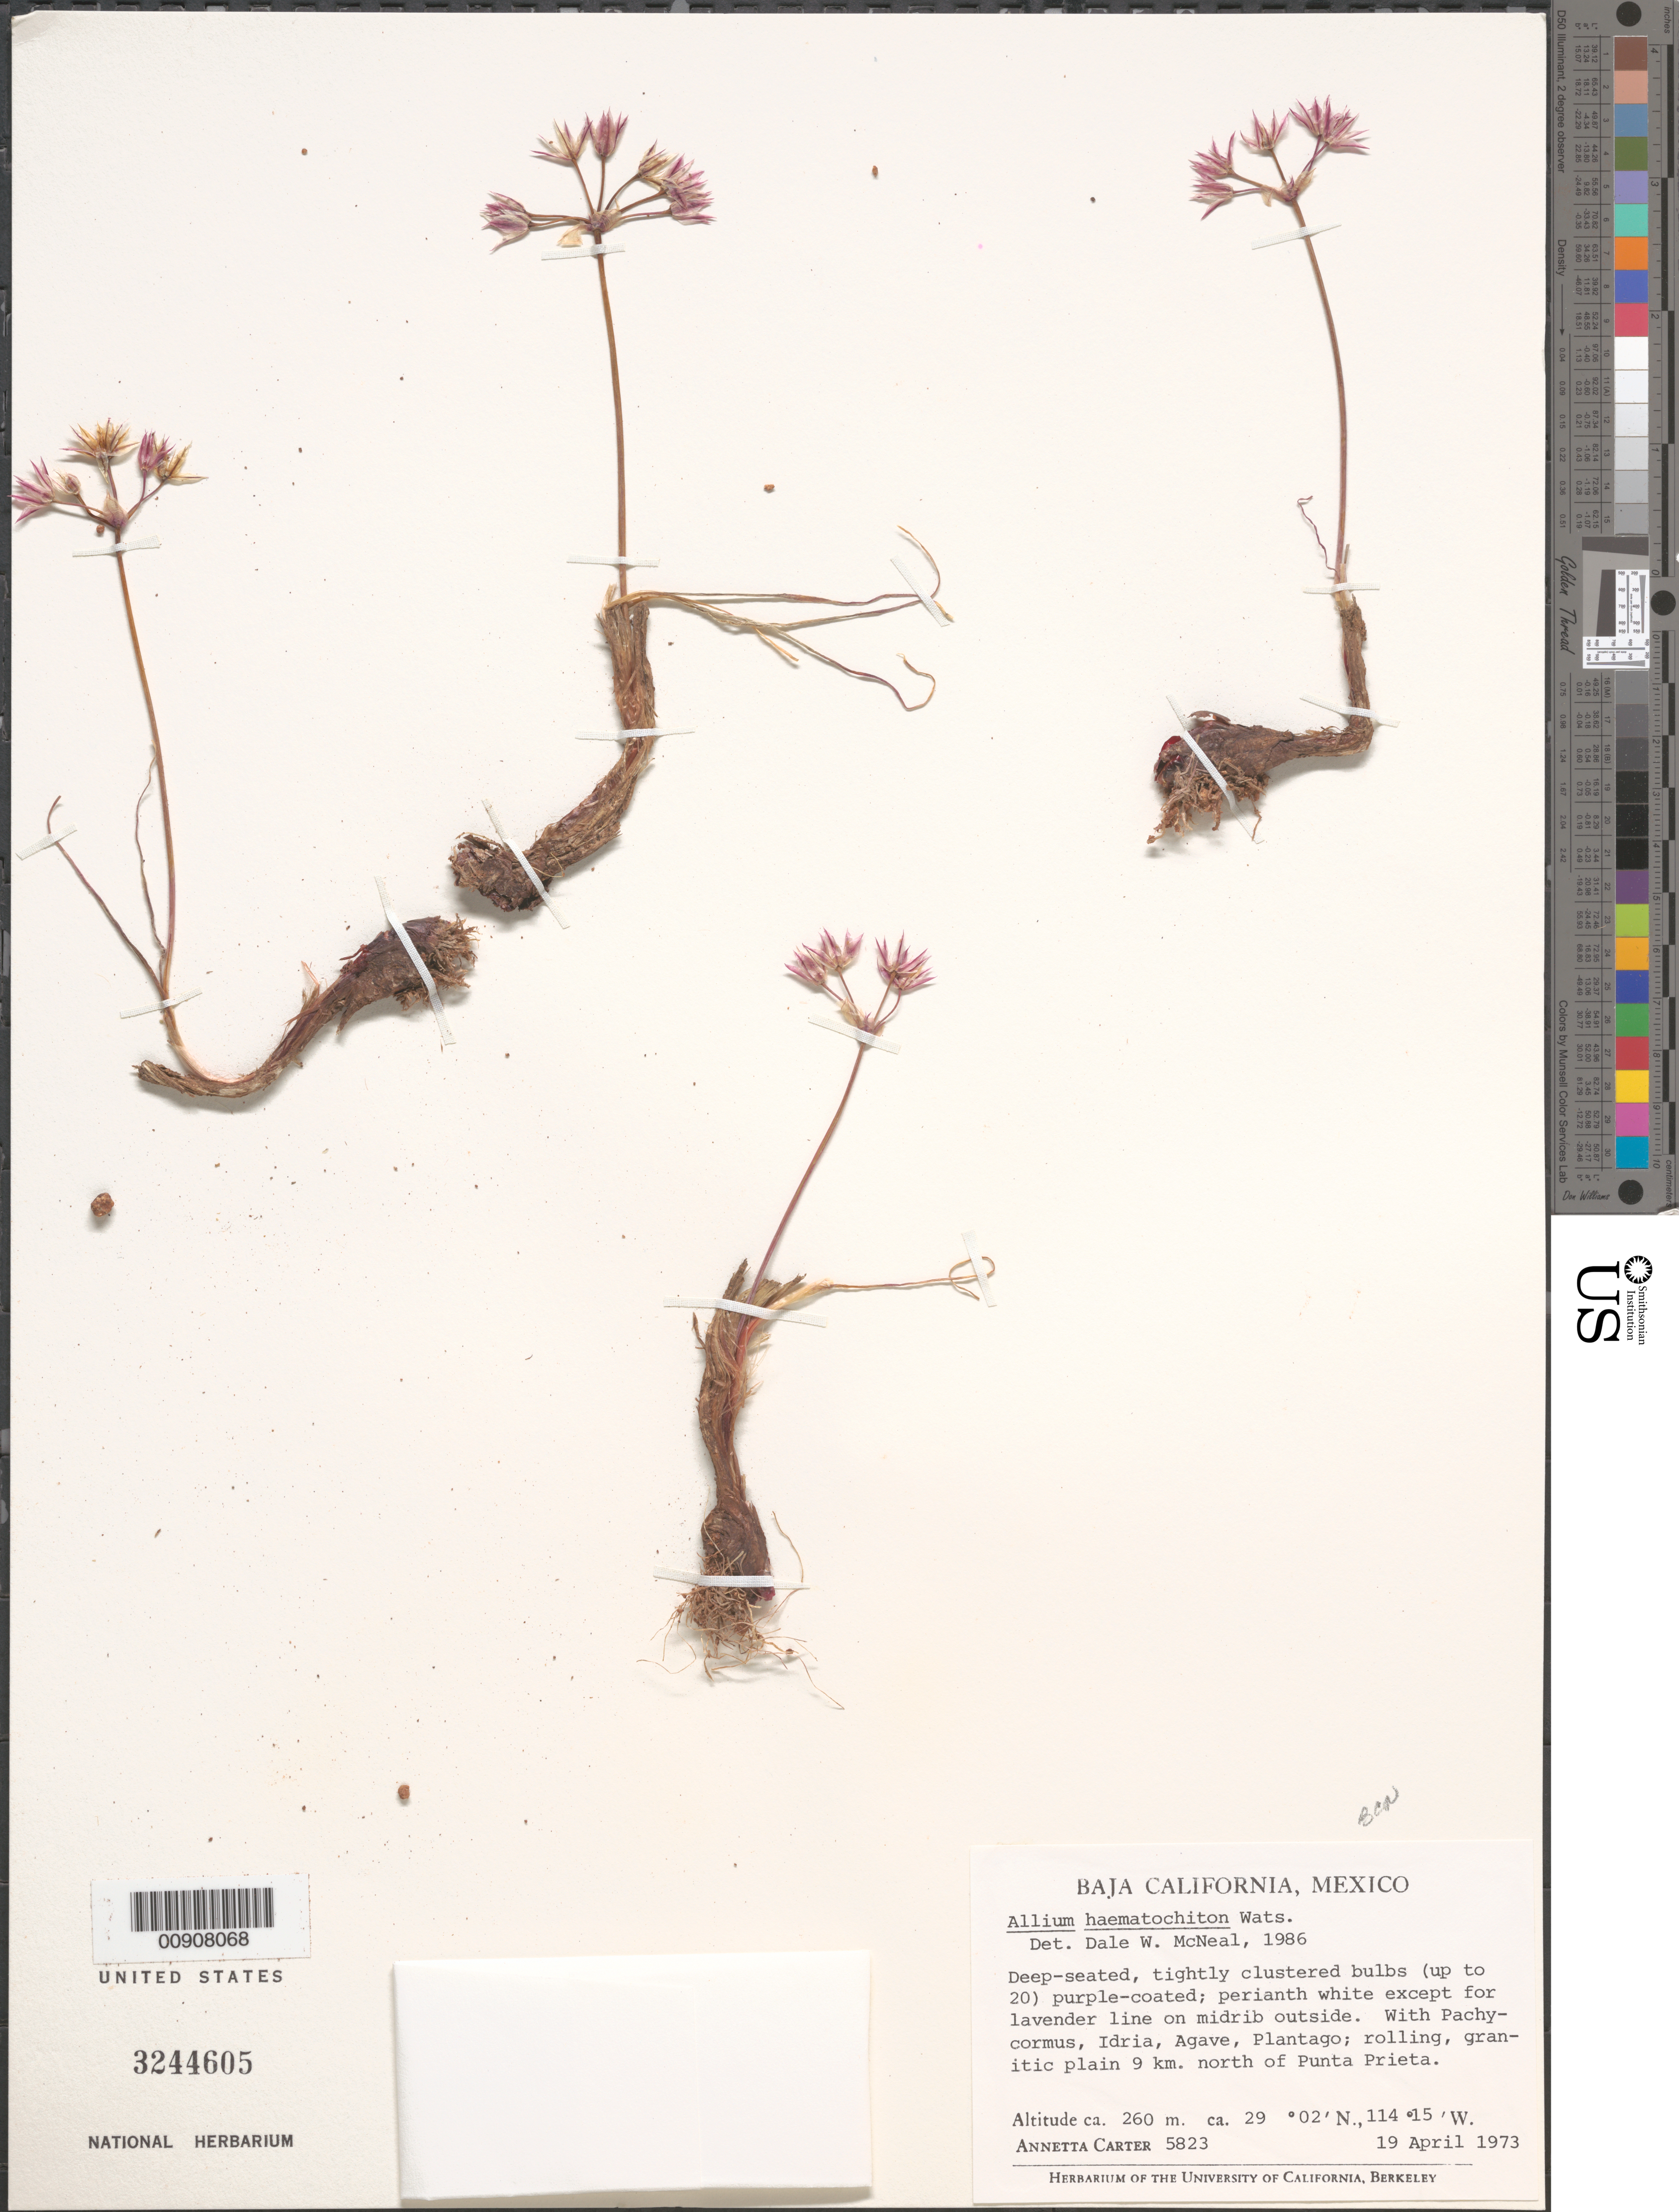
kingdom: Plantae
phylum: Tracheophyta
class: Liliopsida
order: Asparagales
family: Amaryllidaceae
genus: Allium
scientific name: Allium haematochiton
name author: S. Watson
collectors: A. Carter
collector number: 5823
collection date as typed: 19 Apr 1973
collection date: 1973-04-19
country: Mexico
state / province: Baja California Norte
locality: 9 km. of Punta Prieta, Baja California.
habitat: Rolling, granitic plain. With Pachycormus, Idria, Agave, Plantago.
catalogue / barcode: US 3244605